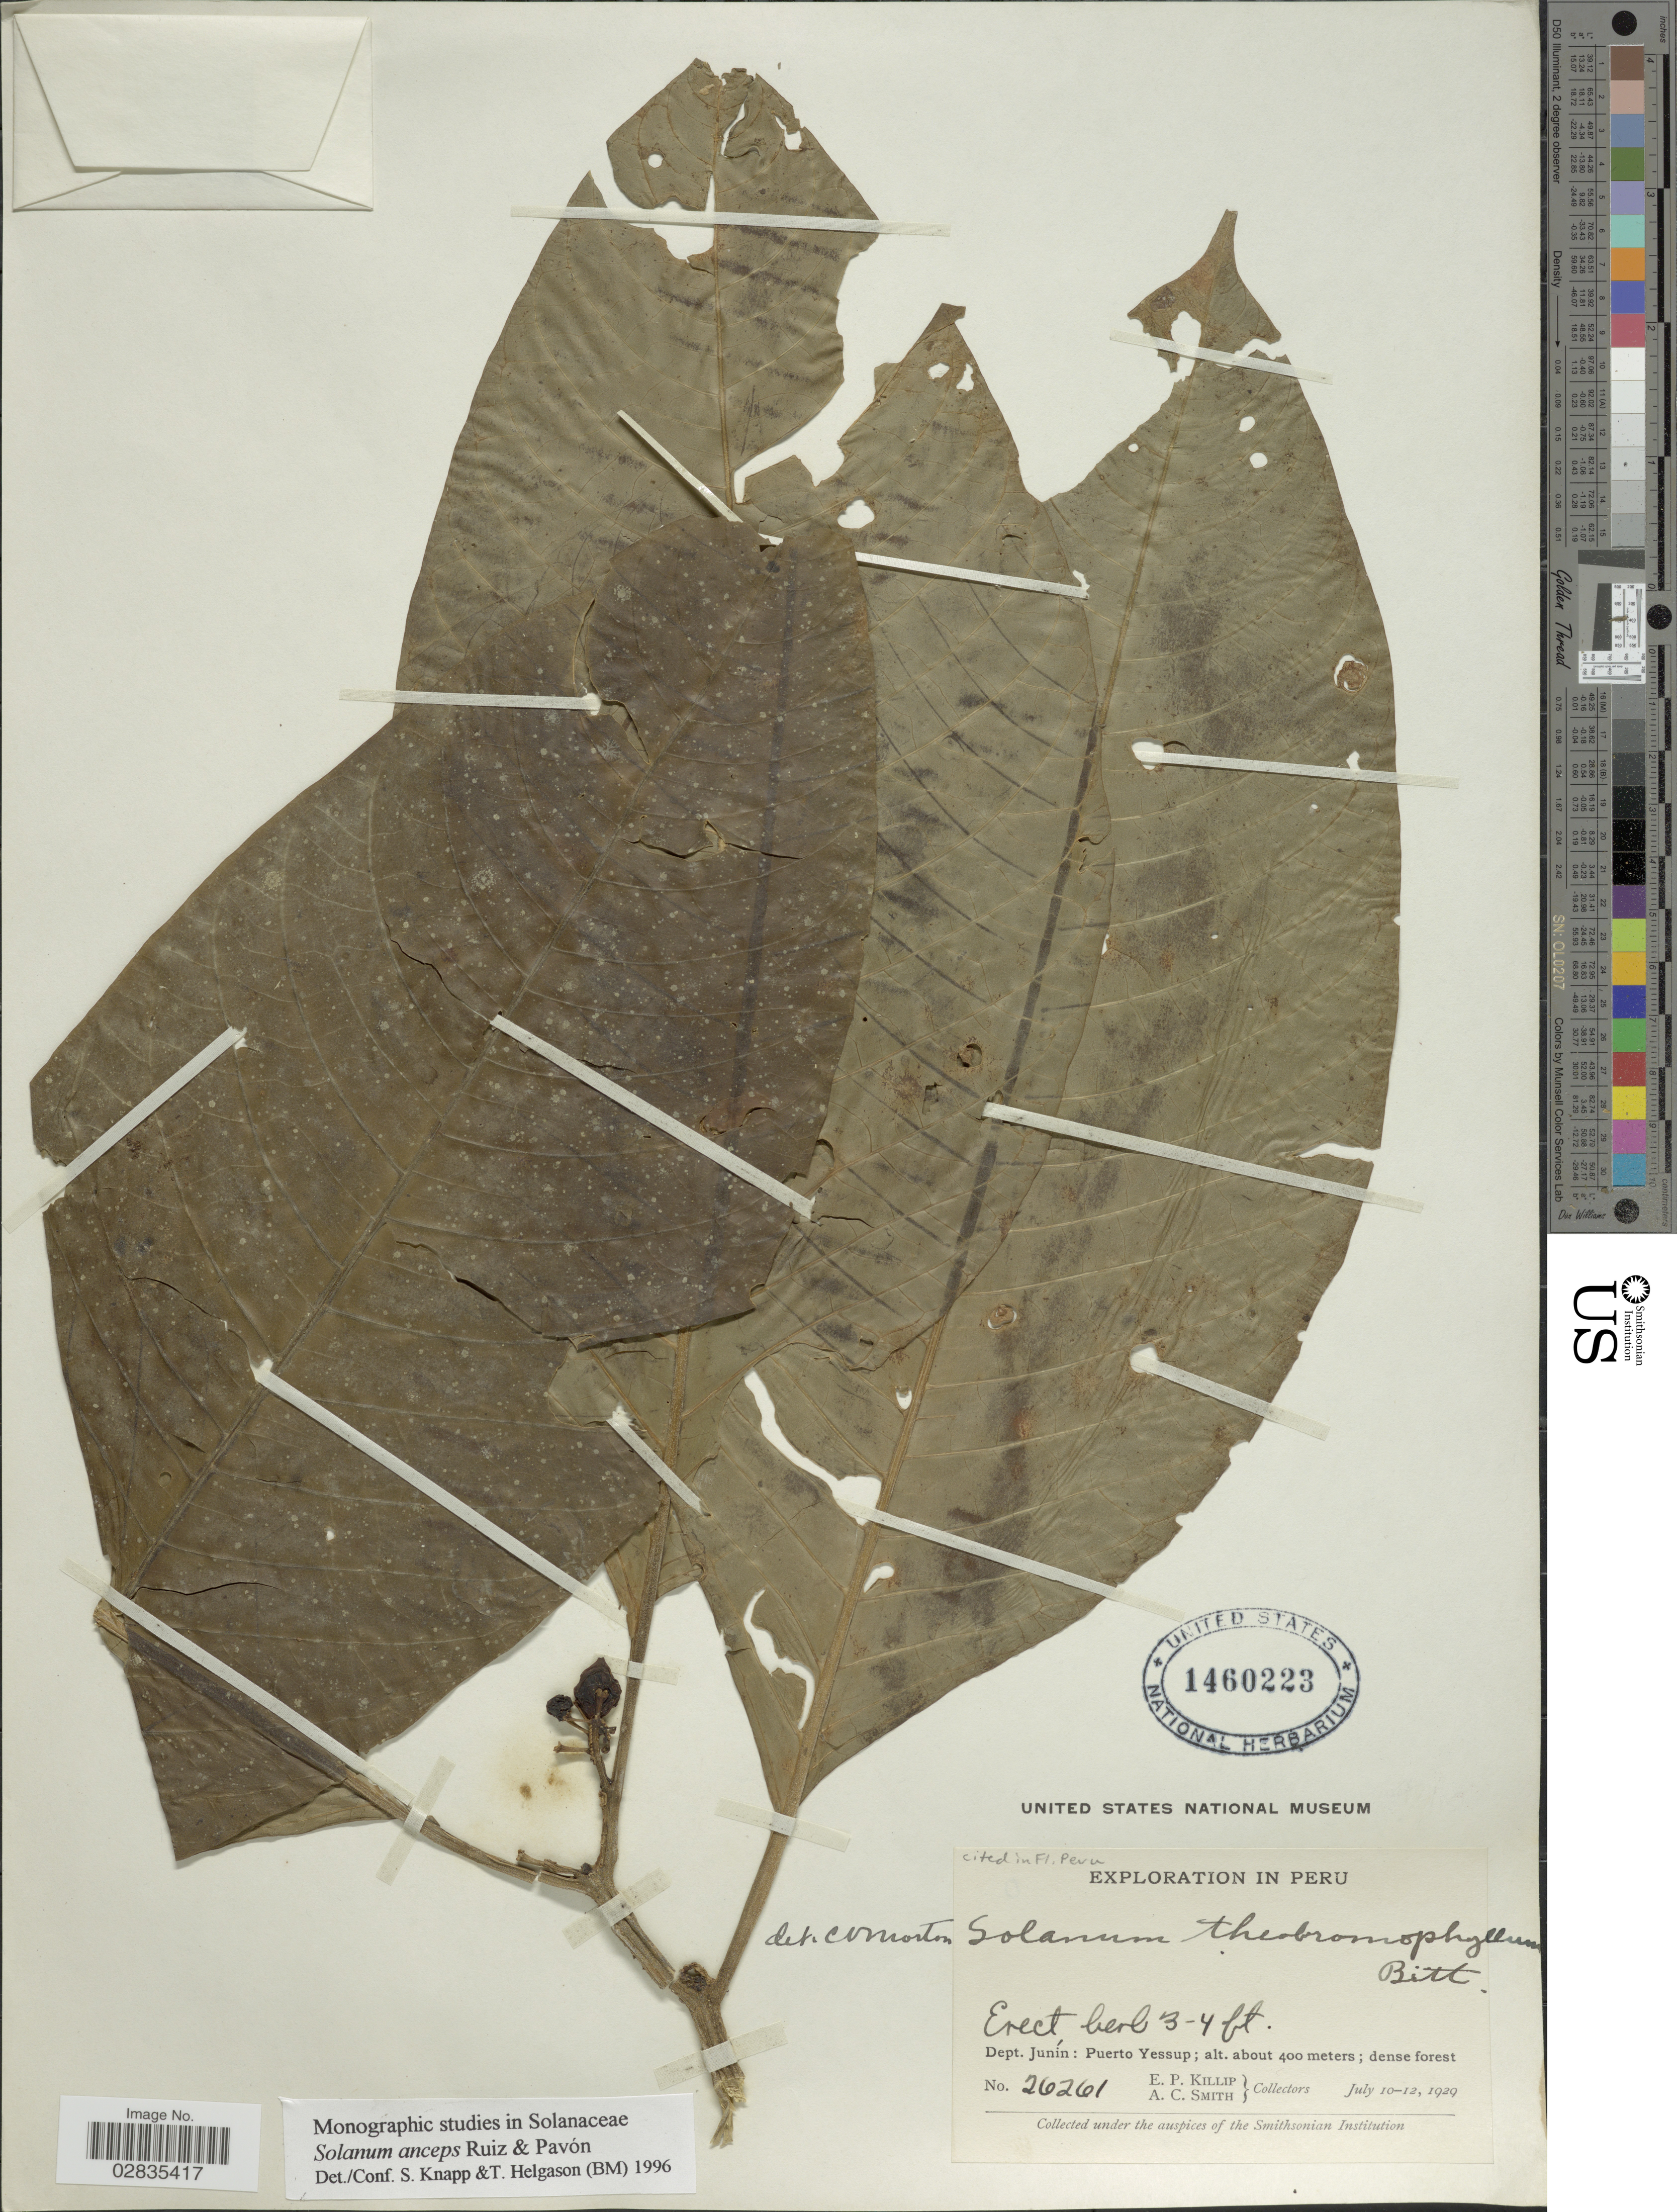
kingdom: Plantae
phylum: Tracheophyta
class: Magnoliopsida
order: Solanales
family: Solanaceae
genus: Solanum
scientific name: Solanum anceps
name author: Ruiz & Pav.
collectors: E. P. Killip & A. C. Smith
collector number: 2621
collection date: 1929-07-10/1929-07-12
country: Peru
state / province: Junín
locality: Dept. Junín: Puerto Yessup.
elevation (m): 400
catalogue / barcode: US 1460223